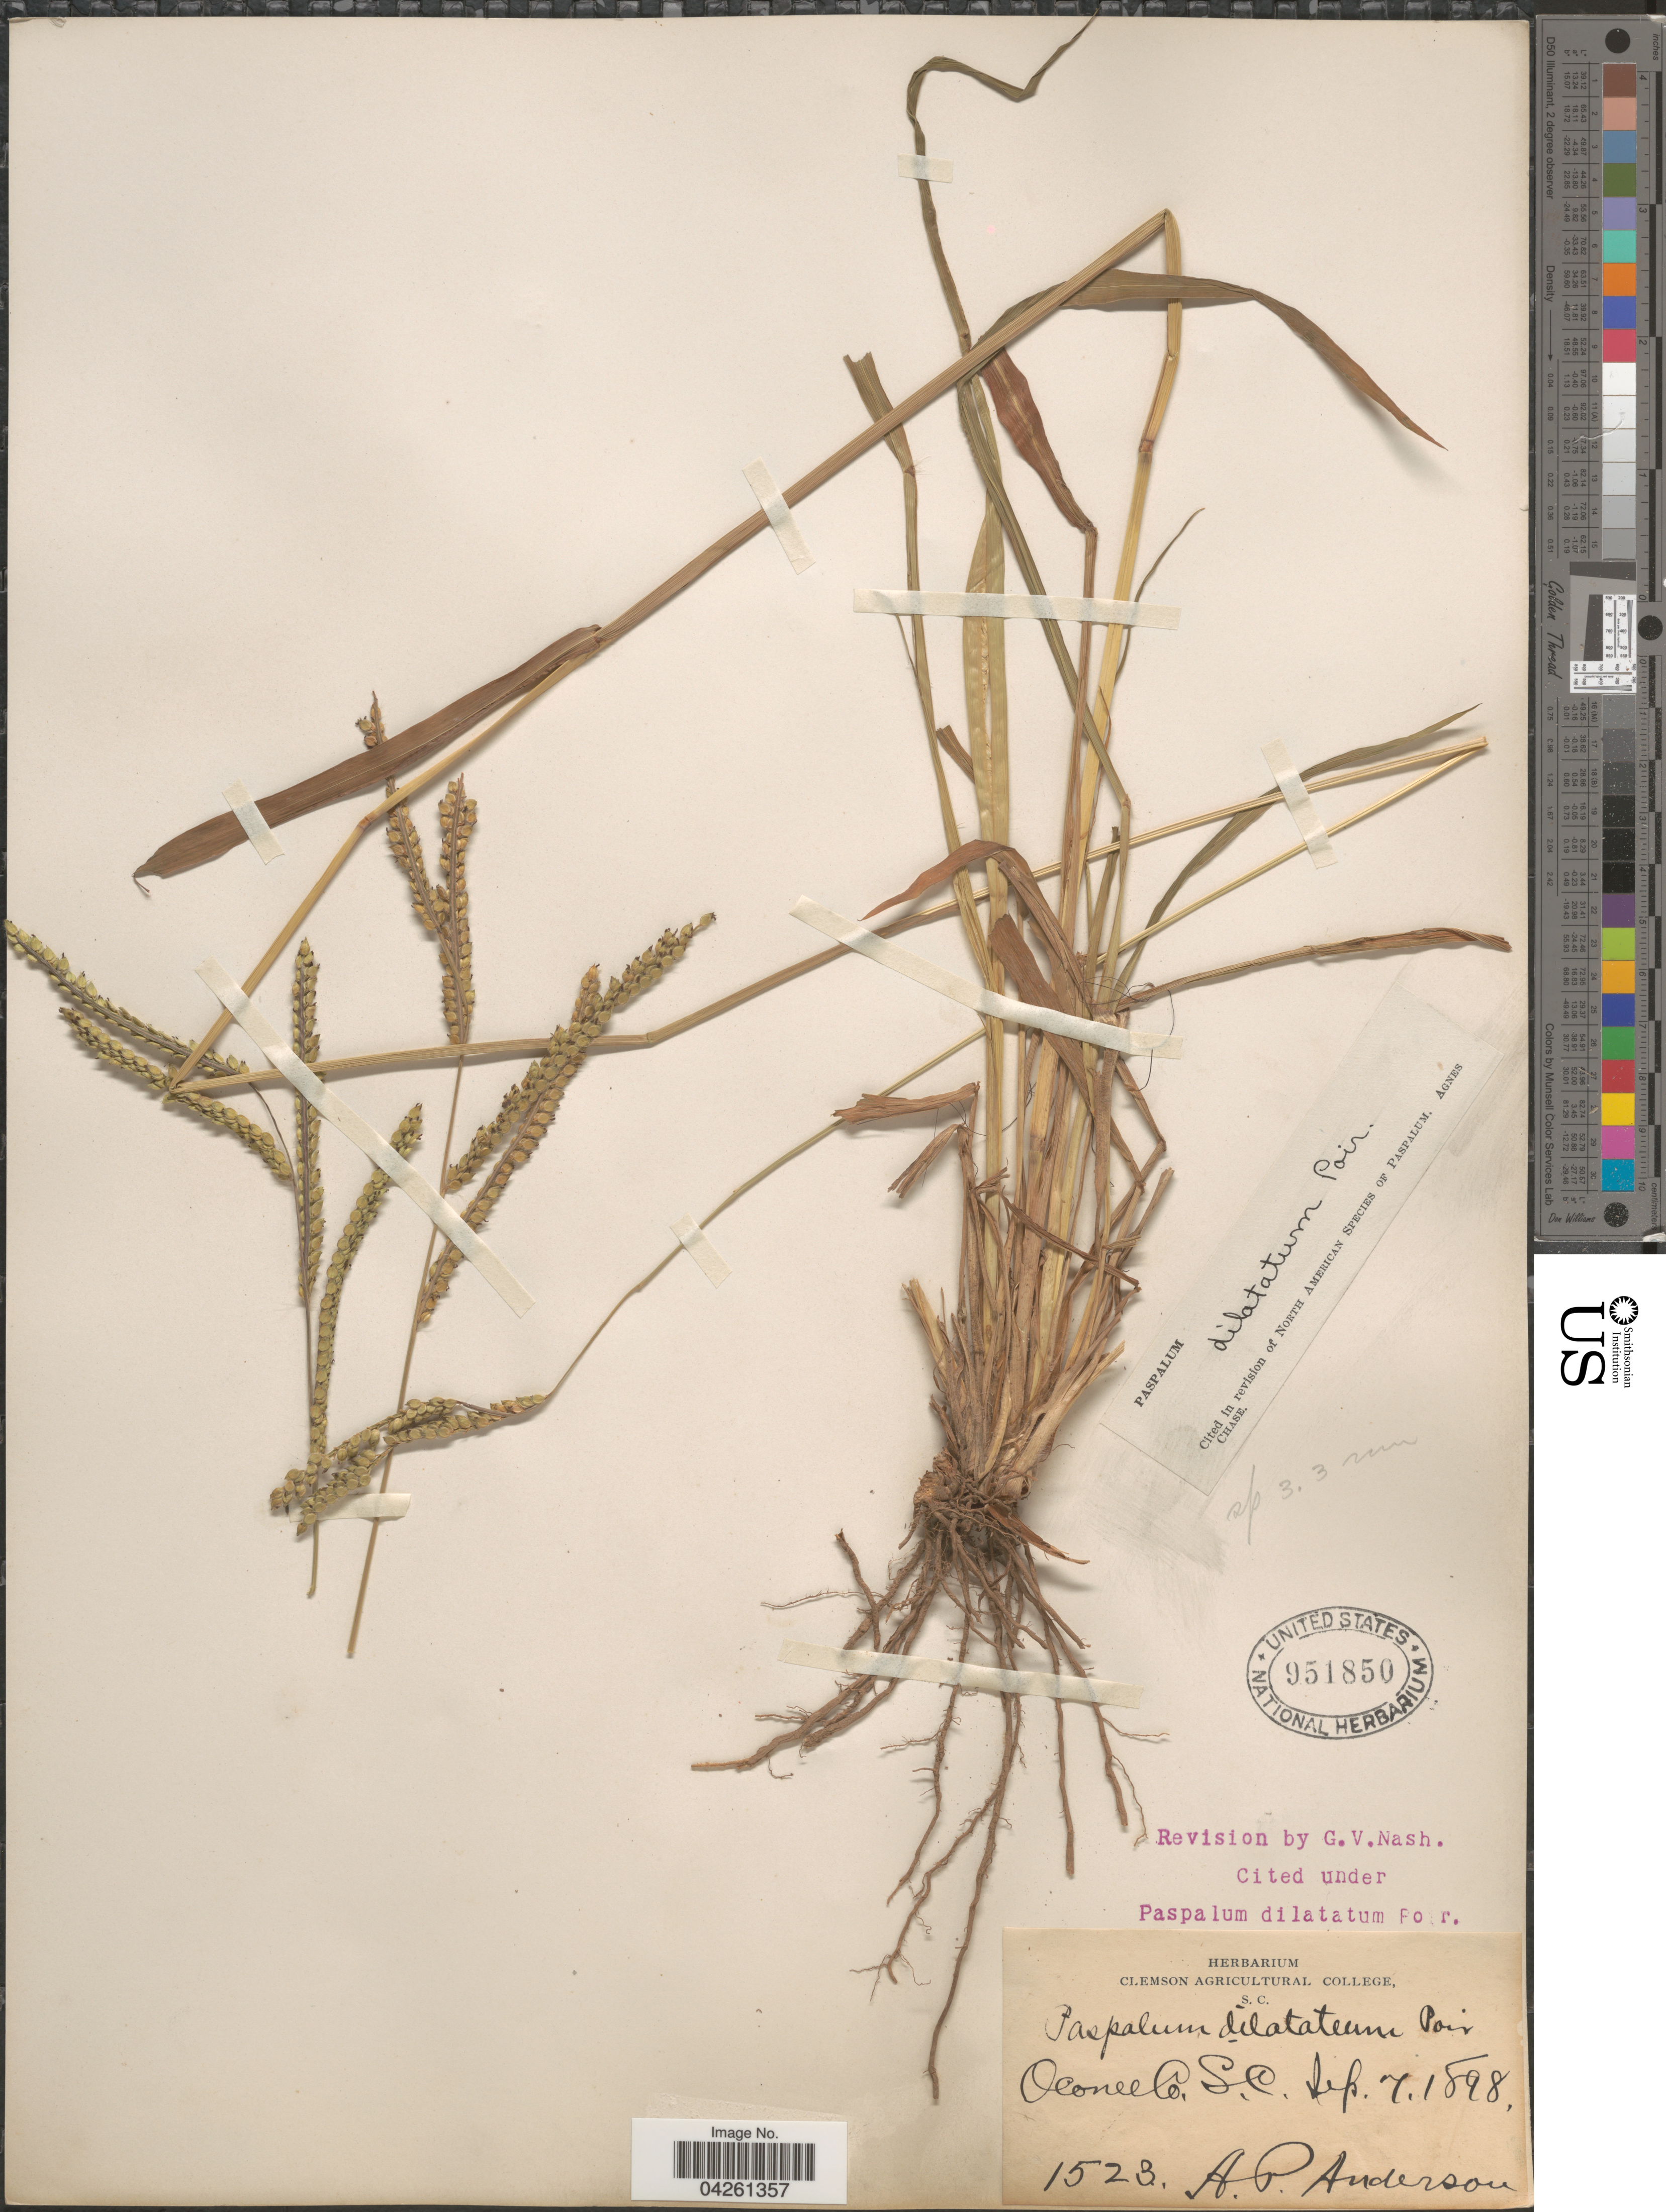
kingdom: Plantae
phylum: Tracheophyta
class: Liliopsida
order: Poales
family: Poaceae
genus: Paspalum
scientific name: Paspalum dilatatum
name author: Poir.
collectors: A. P. Anderson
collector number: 1523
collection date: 1898-09-07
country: United States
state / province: South Carolina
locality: Oconee Co.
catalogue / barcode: US 951850